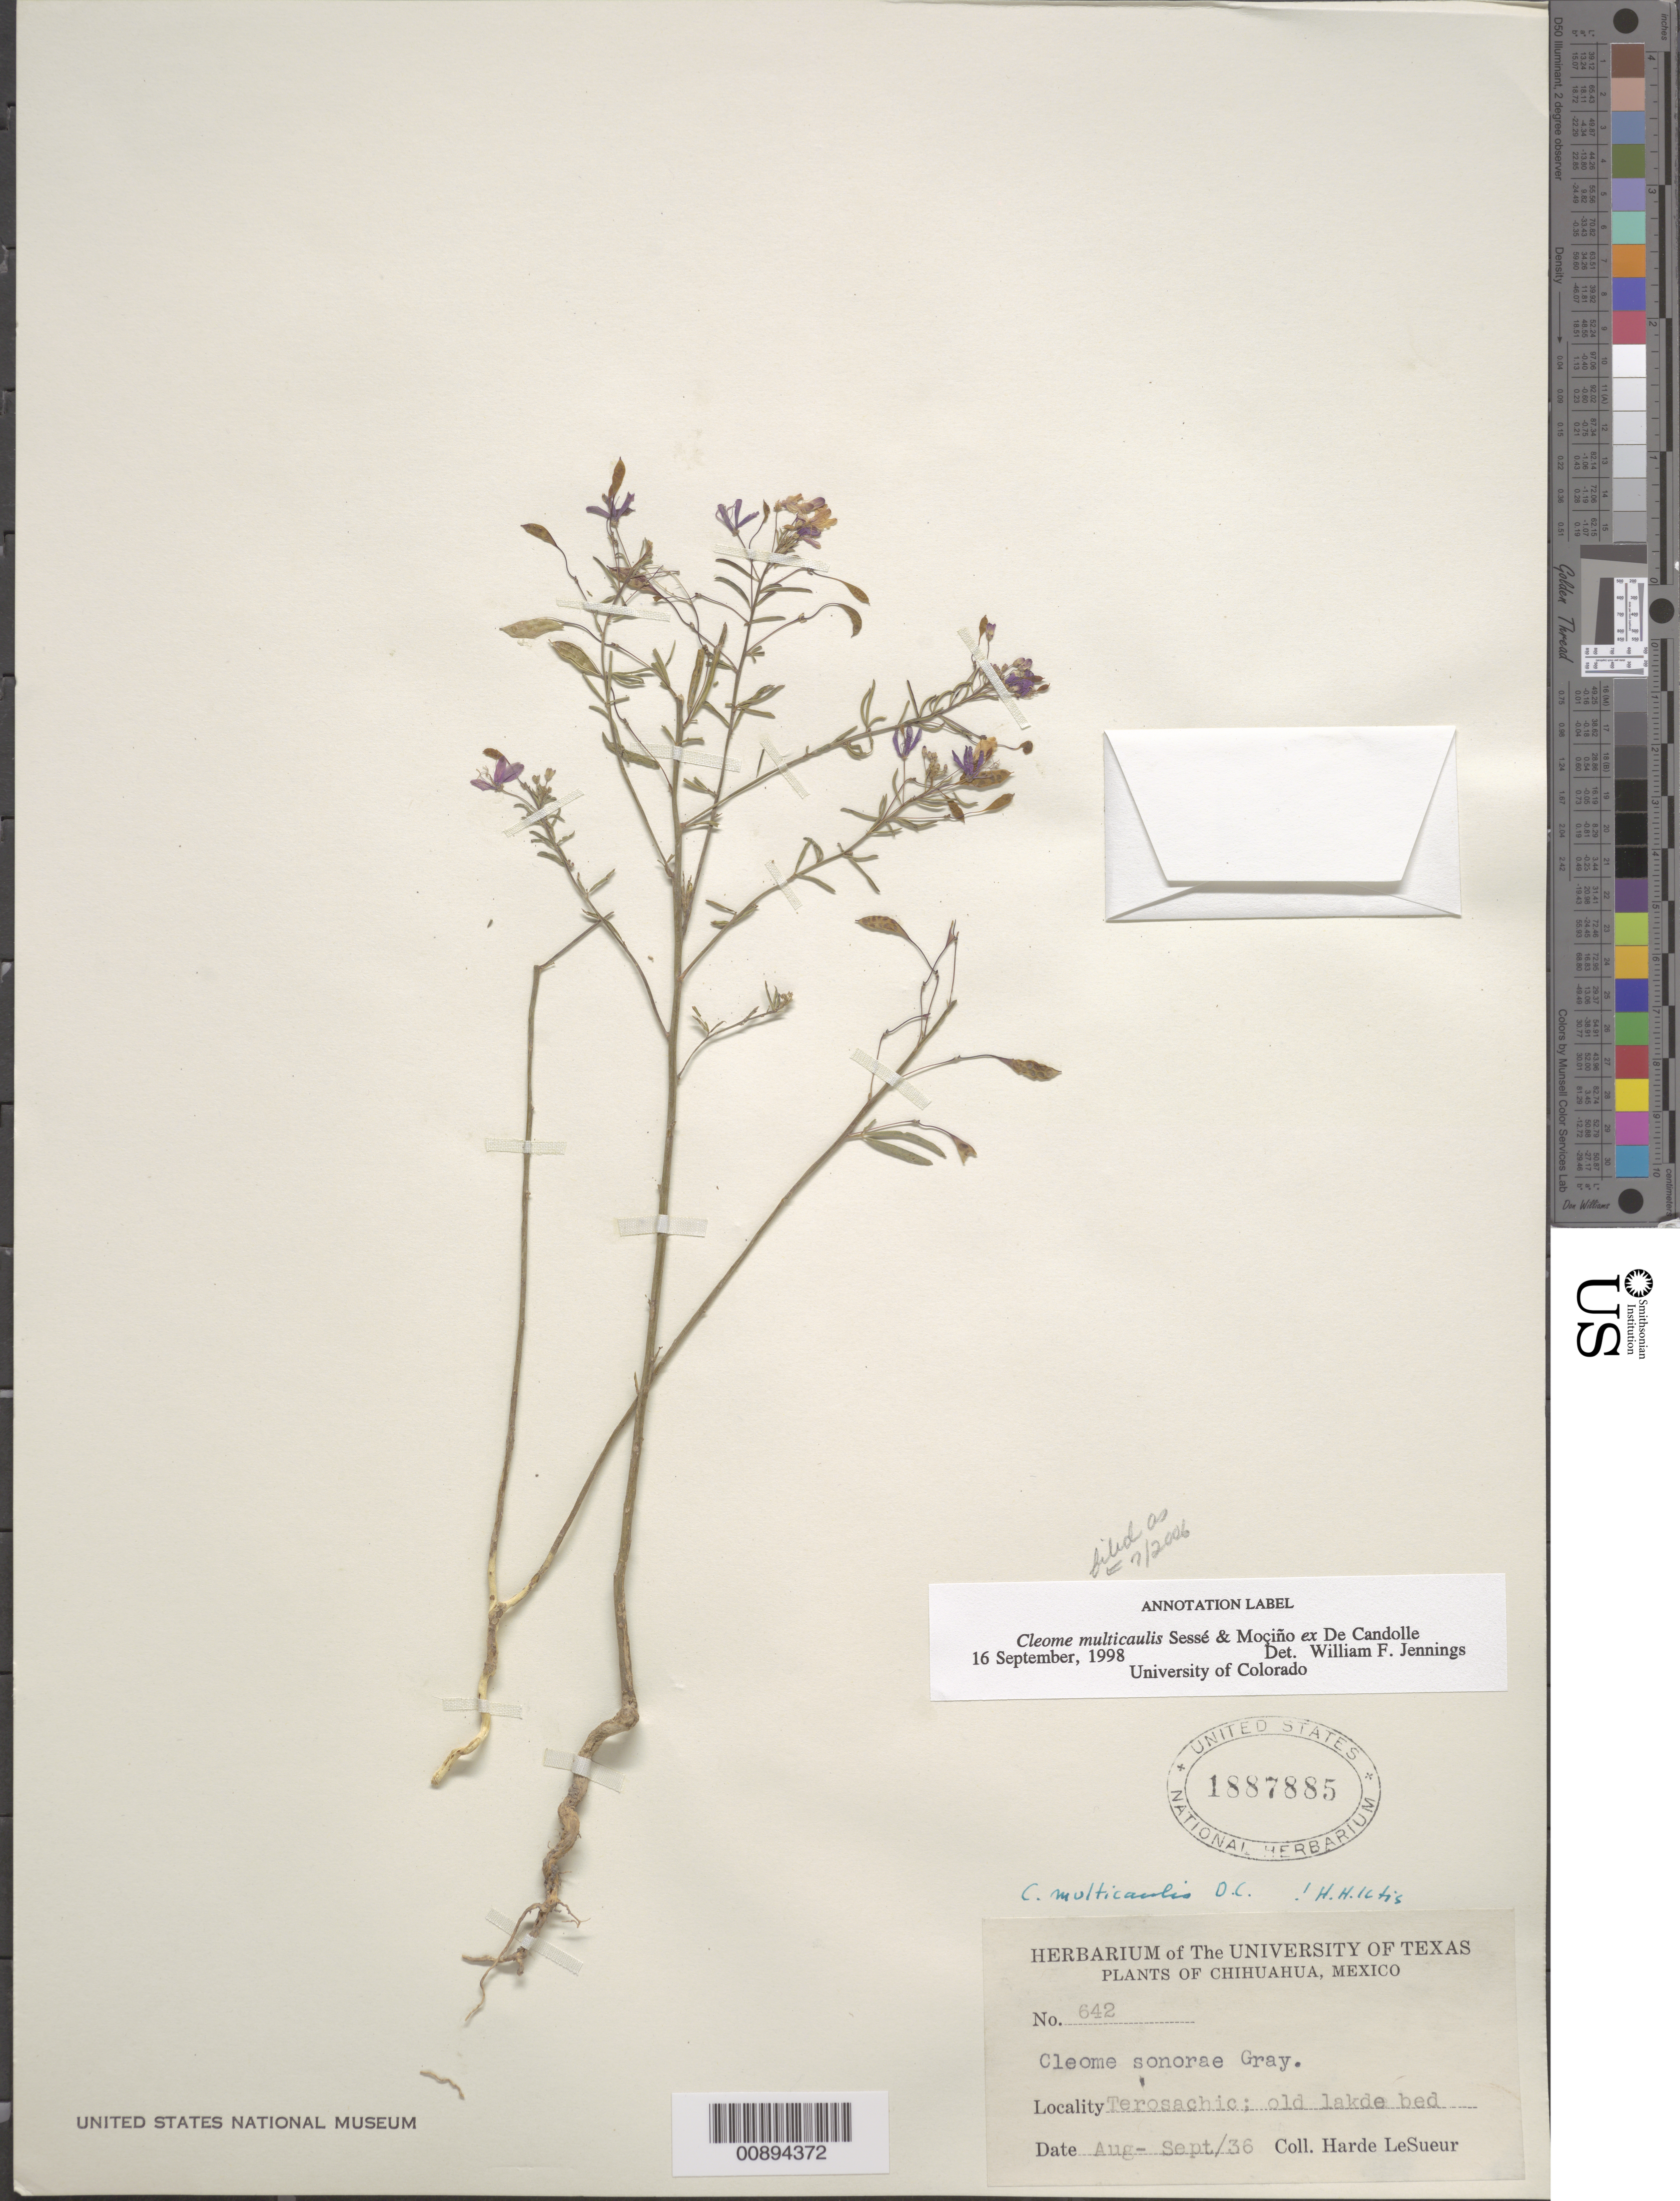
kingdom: Plantae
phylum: Tracheophyta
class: Magnoliopsida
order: Brassicales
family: Cleomaceae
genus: Cleomella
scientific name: Cleomella multicaulis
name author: (DC.) Roalson & J.C. Hall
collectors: D. H. LeSueur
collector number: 642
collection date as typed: Aug 1936 to -- Sep 1936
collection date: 1936-08/1936-09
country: Mexico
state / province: Chihuahua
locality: Terosachic, Chihuahua.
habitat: Old lake bed.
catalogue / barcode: US 1887885